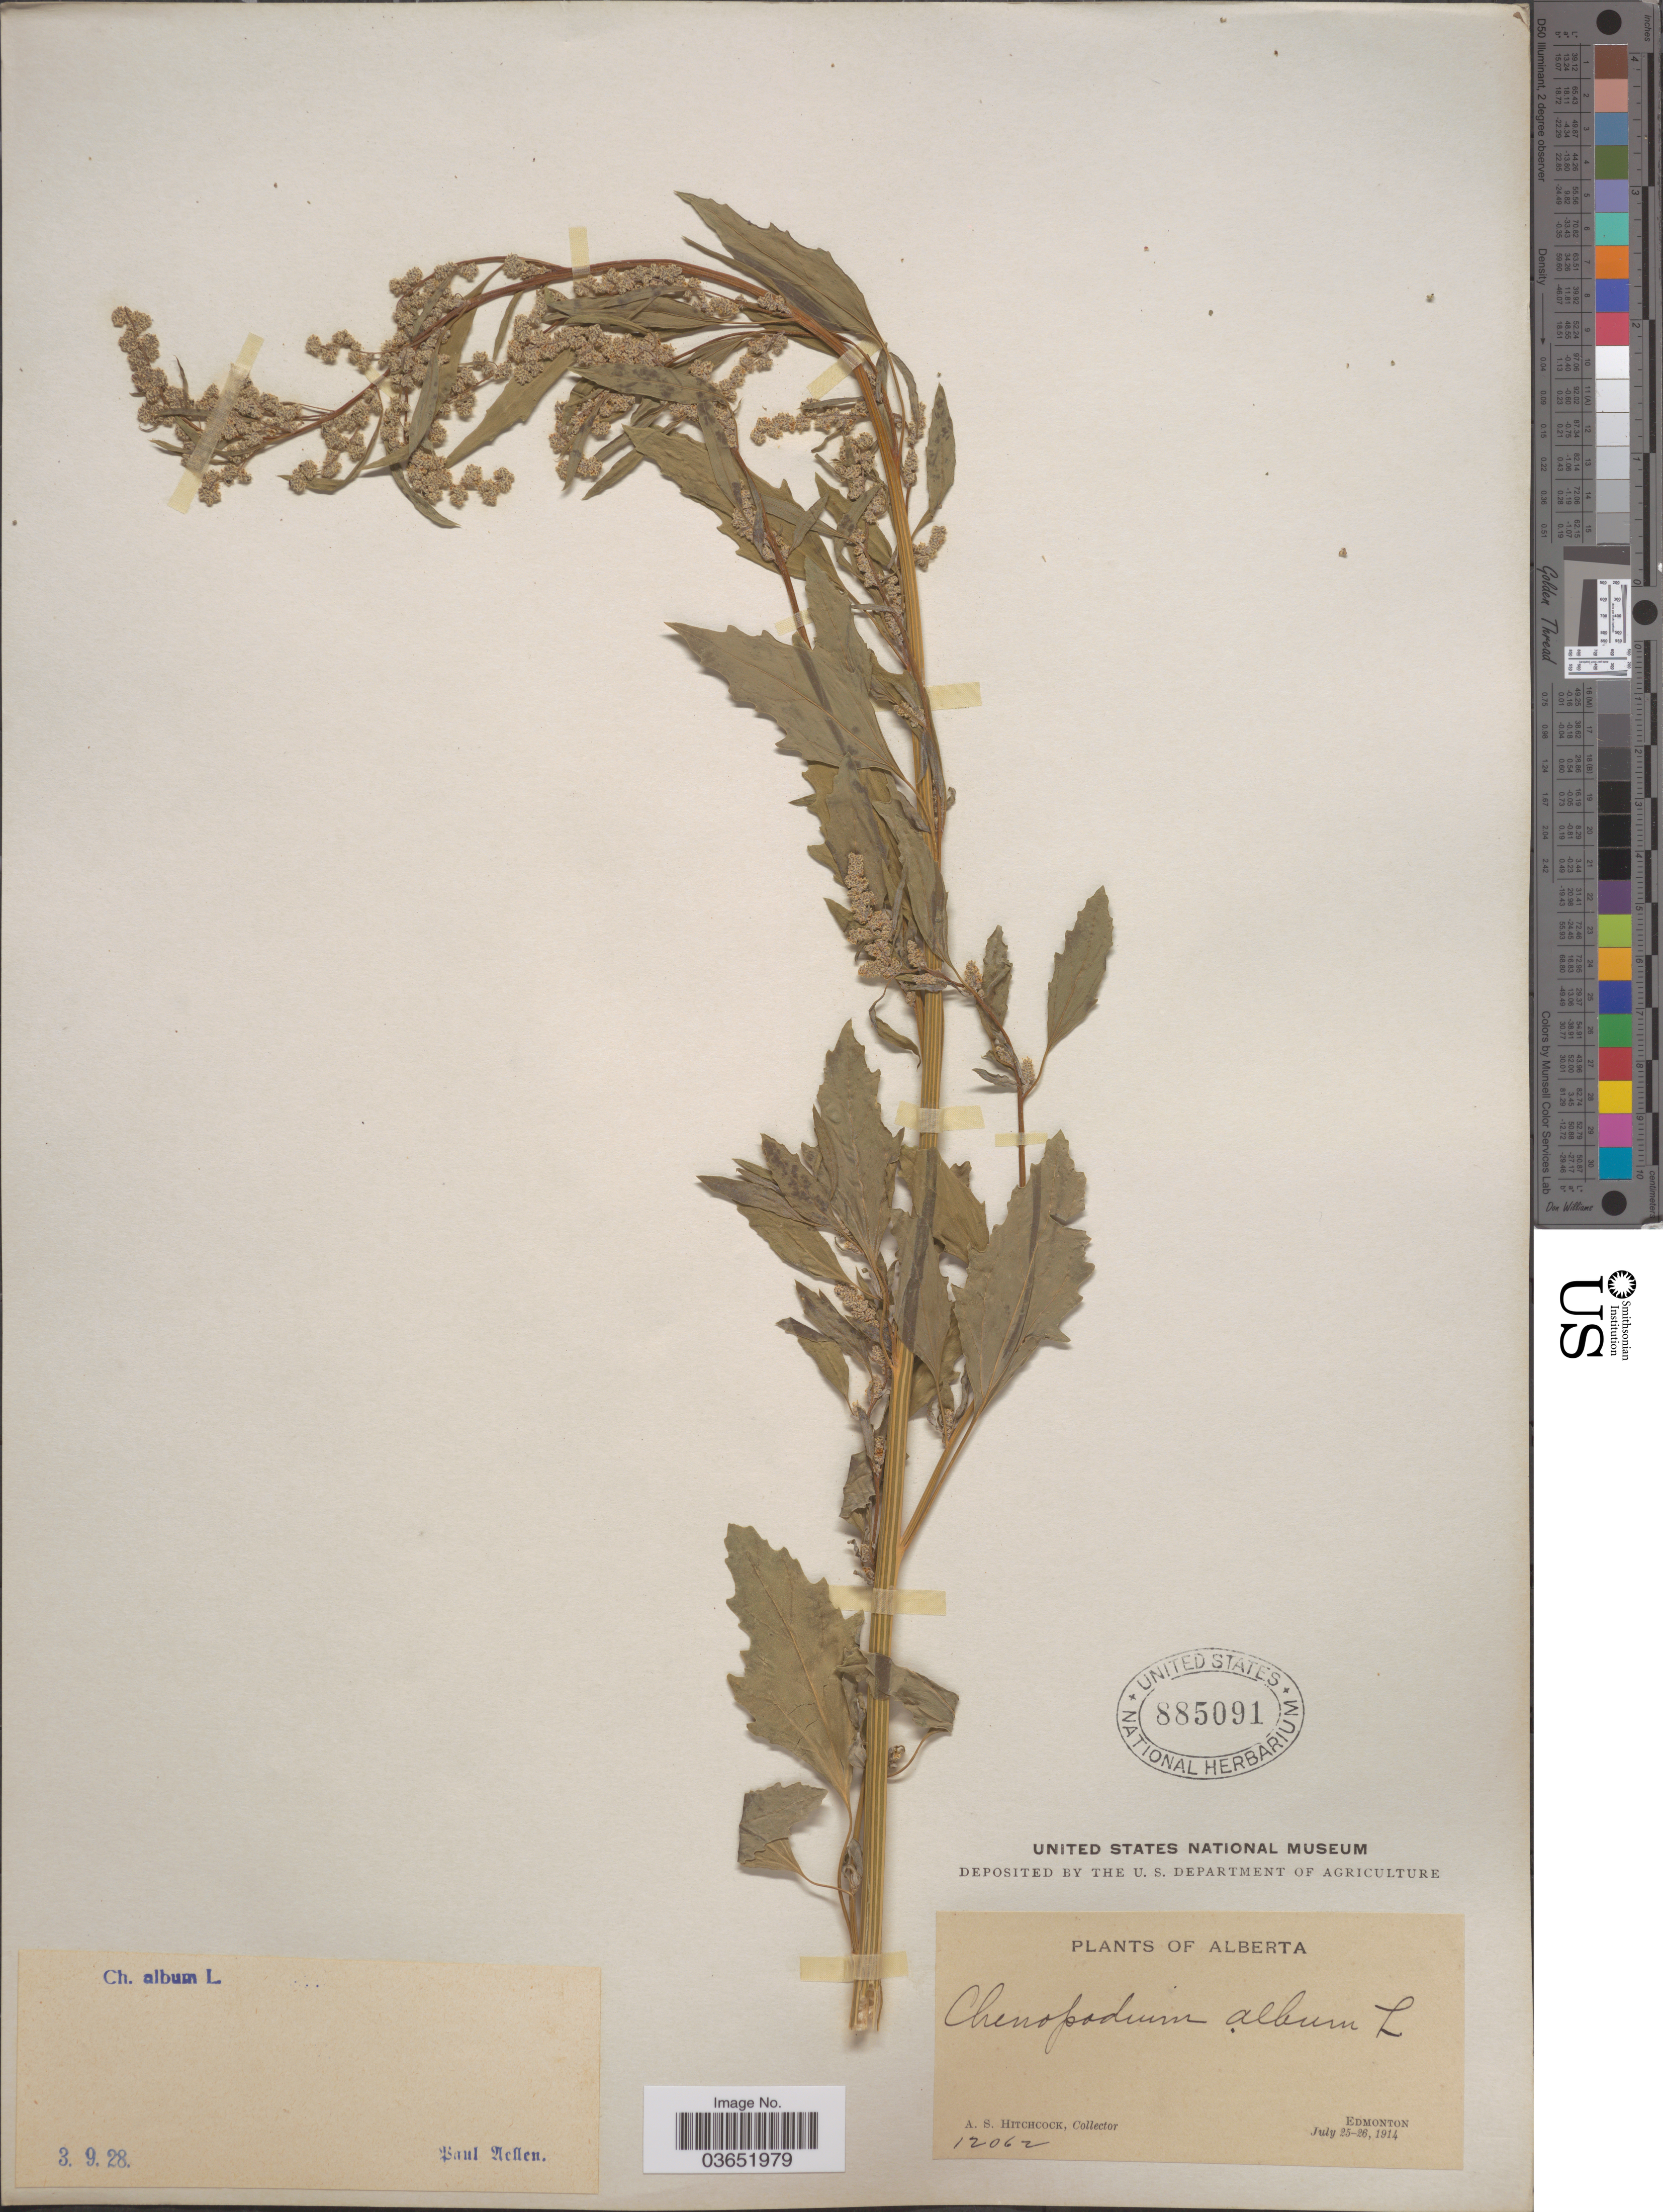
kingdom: Plantae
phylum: Tracheophyta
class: Magnoliopsida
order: Caryophyllales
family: Amaranthaceae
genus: Chenopodium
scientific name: Chenopodium album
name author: L.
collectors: A. S. Hitchcock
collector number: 12062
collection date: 1914-07-25/1914-07-26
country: Canada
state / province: Alberta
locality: Edmonton.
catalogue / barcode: US 885091